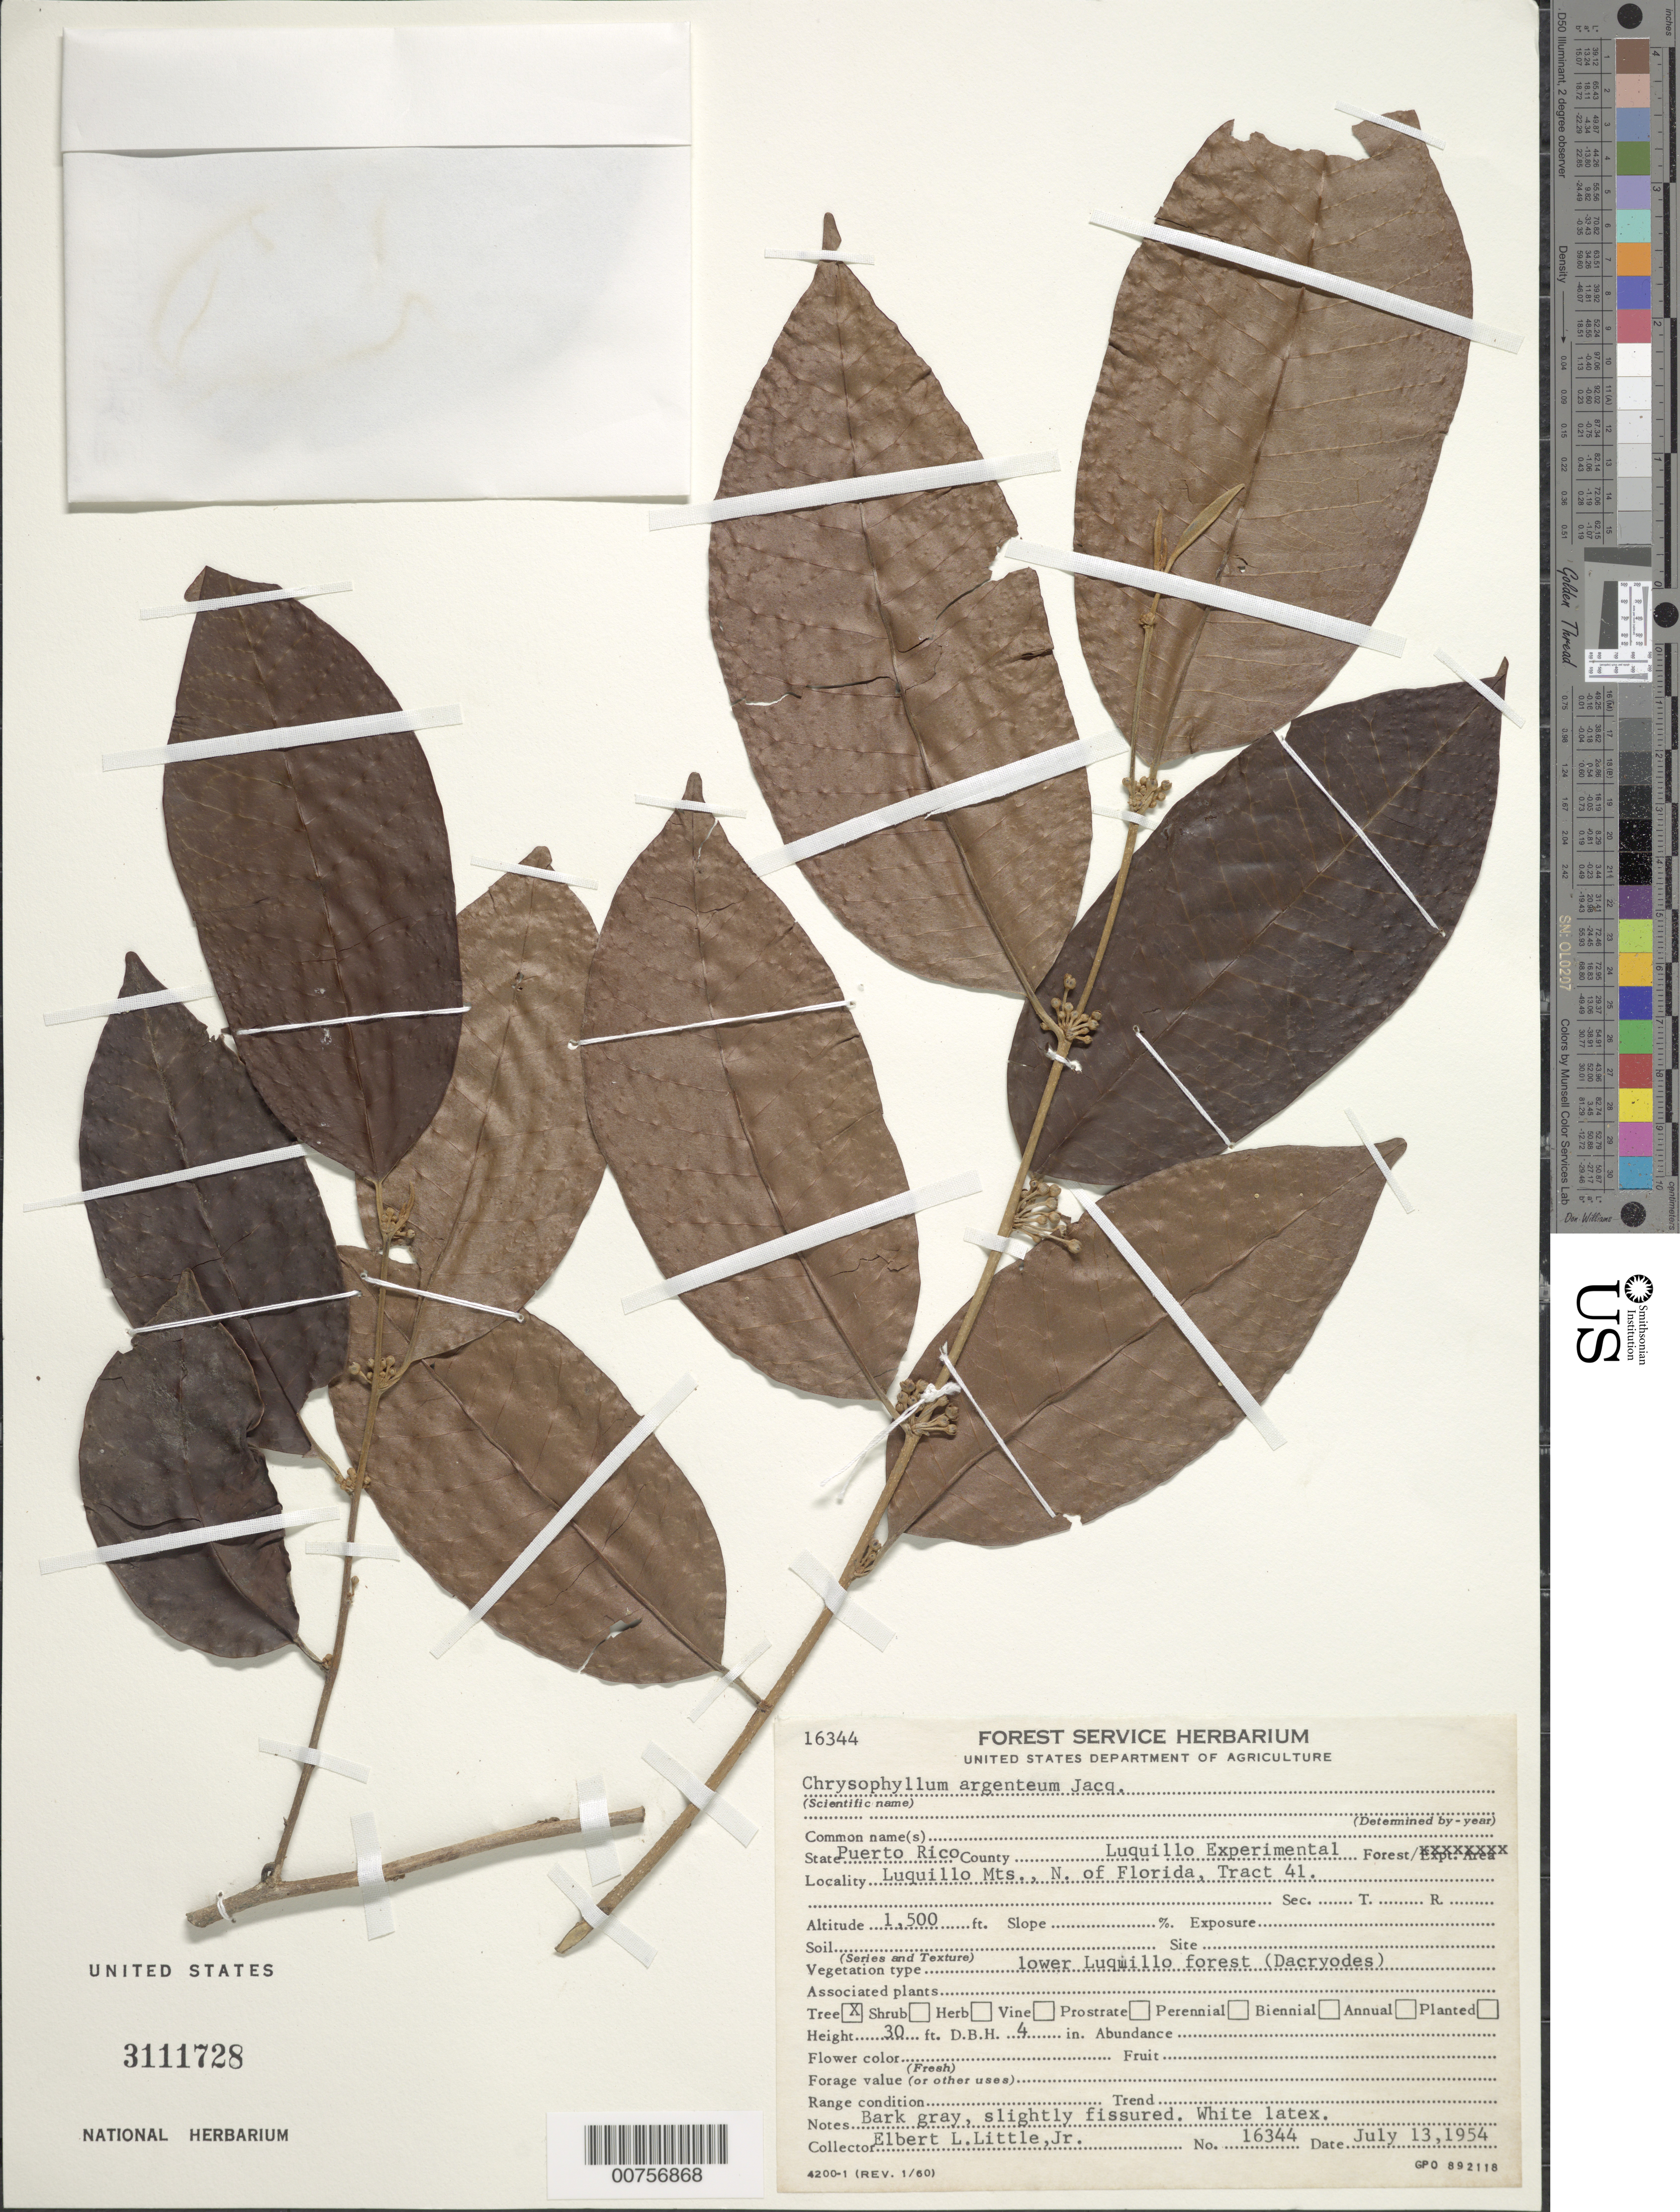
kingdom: Plantae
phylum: Tracheophyta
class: Magnoliopsida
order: Ericales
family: Sapotaceae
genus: Chrysophyllum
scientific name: Chrysophyllum argenteum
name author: Jacq.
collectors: E. L. Little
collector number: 16344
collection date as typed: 13 Jul 1954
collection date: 1954-07-13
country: Puerto Rico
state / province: Luquillo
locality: Luquillo Experimental Forest. Luquillo Mts., N of Florida, Tract 41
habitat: Lower Luquillo Forest (Dacryodes)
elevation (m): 457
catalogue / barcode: US 3111728